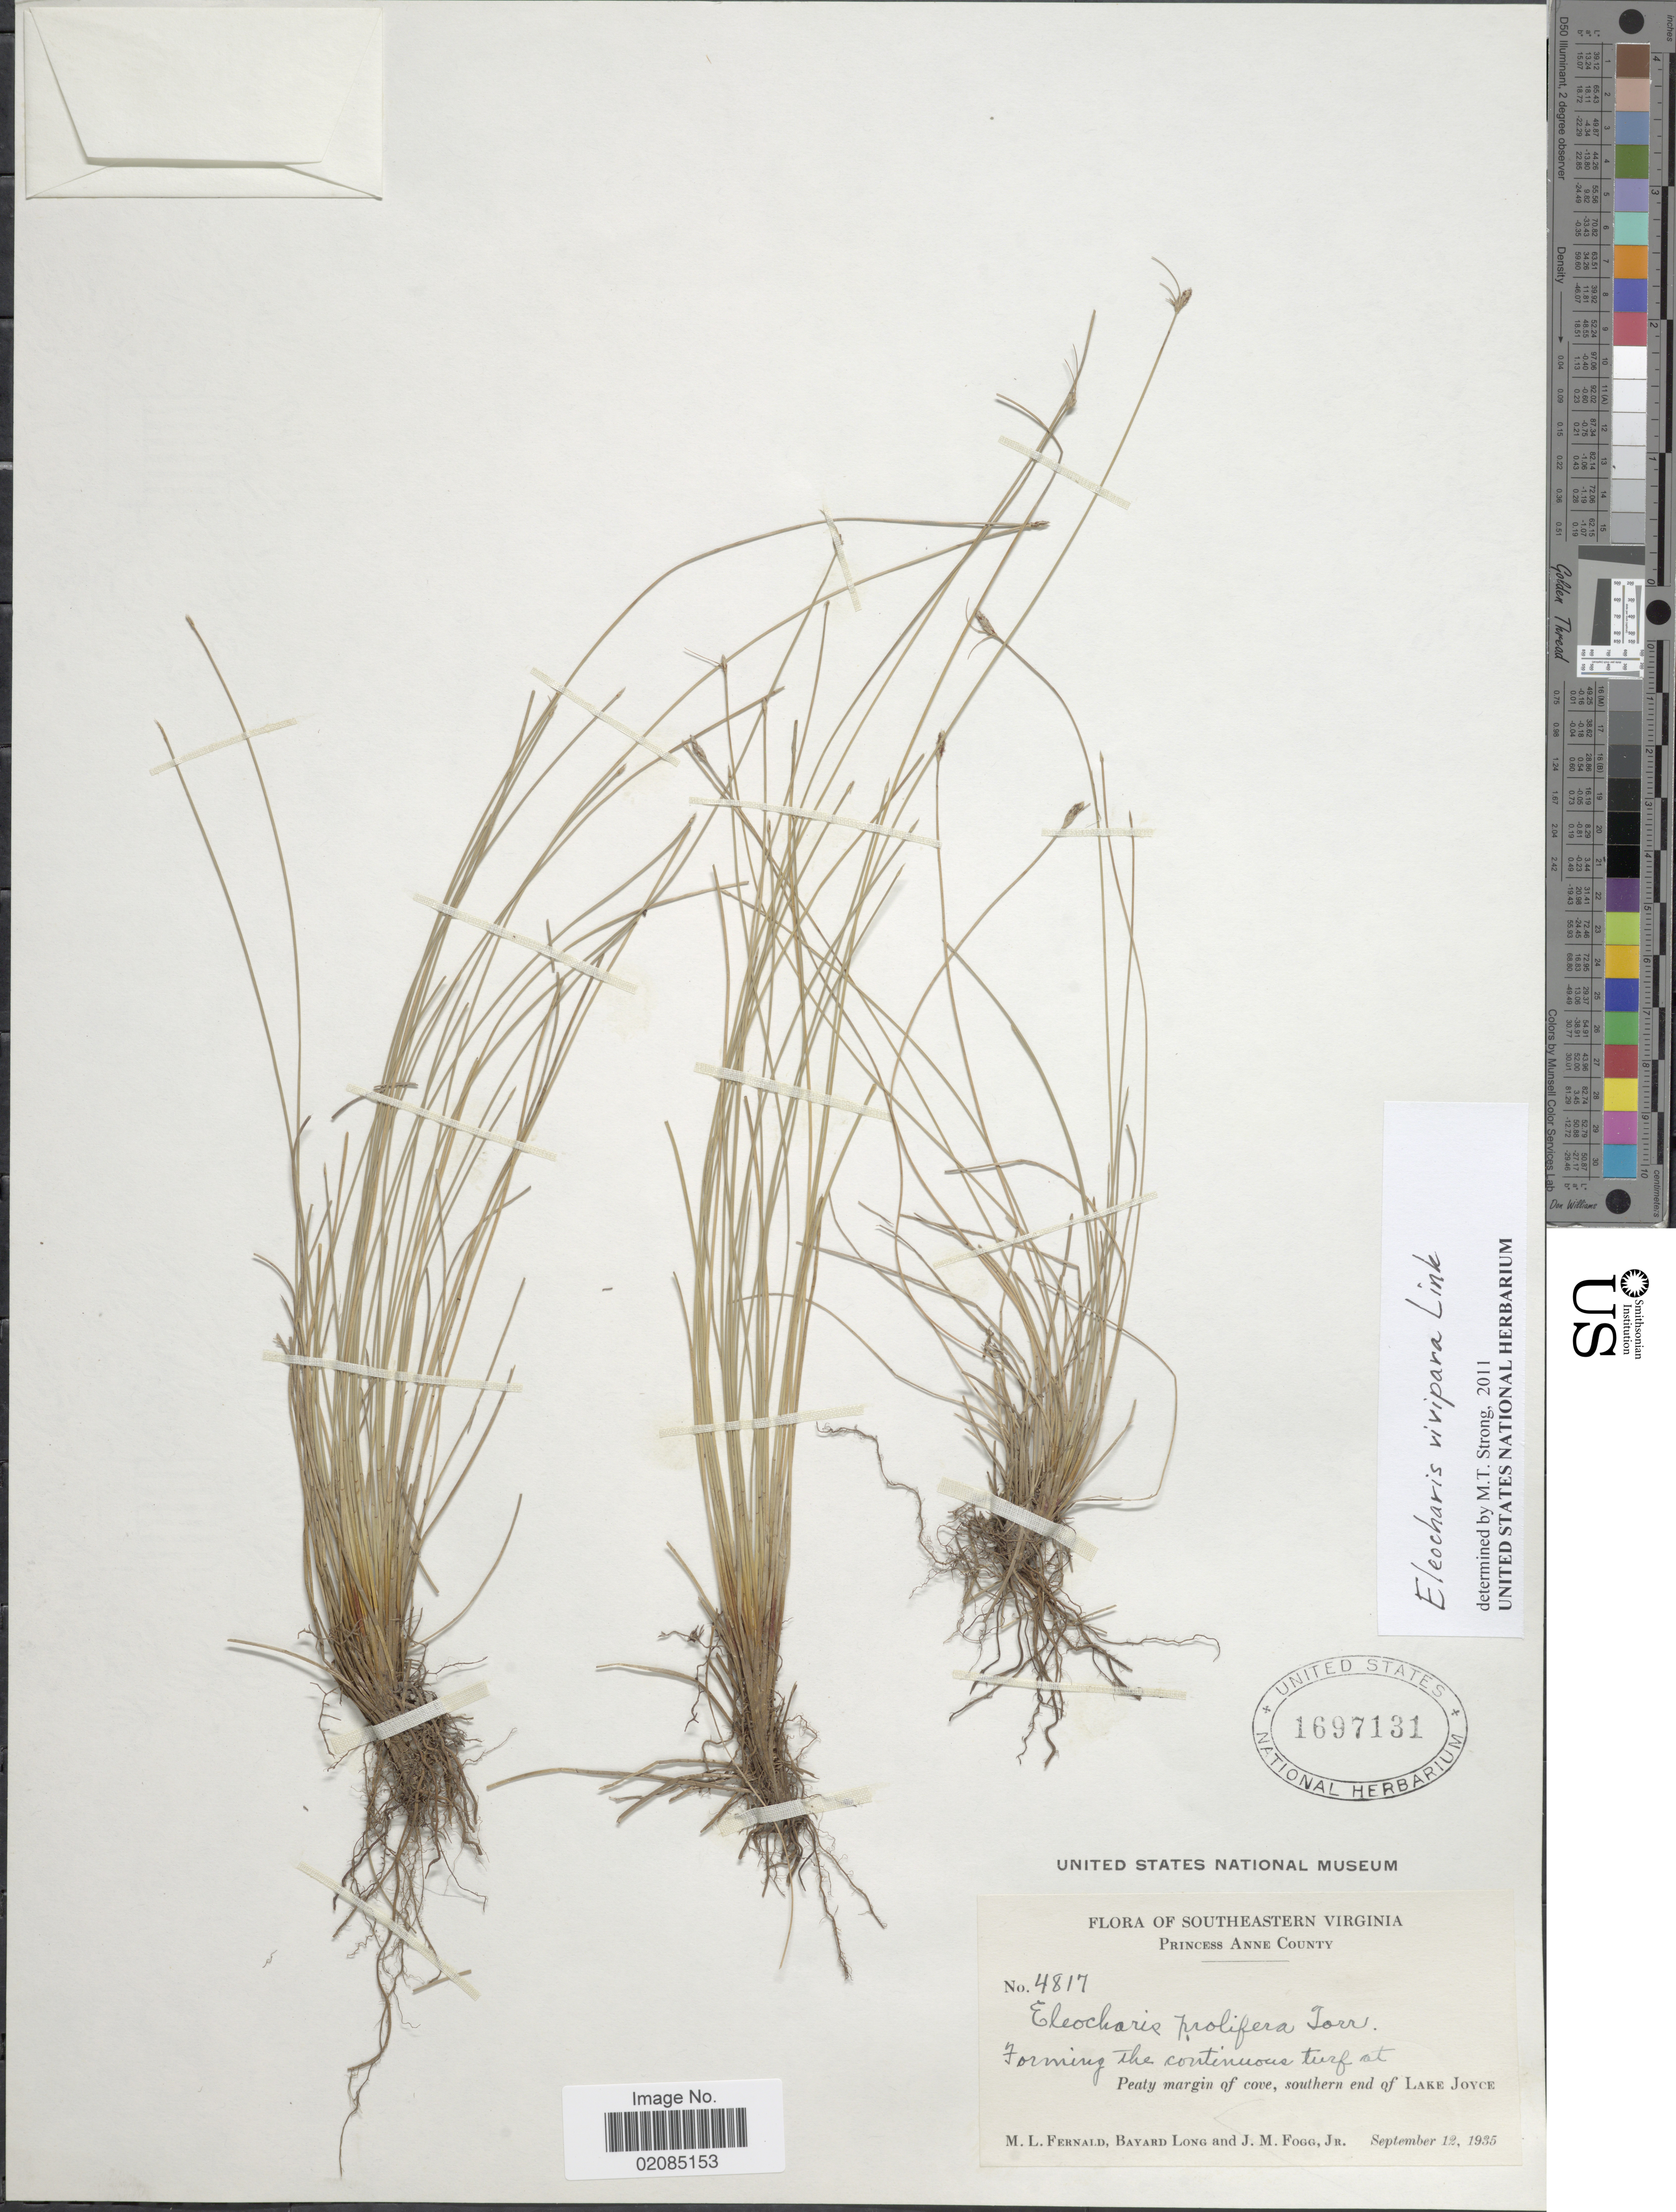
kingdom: Plantae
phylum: Tracheophyta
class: Liliopsida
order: Poales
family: Cyperaceae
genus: Eleocharis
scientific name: Eleocharis vivipara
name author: Link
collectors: M. L. Fernald, B. Long & J. Fogg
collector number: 4817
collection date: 1935-09-12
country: United States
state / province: Virginia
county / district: City of Virginia Beach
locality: Southeastern Virginia, peaty margin of cove, southern end of Lake Joyce, Princess Anne (=historic county name) County.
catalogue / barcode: US 1697131